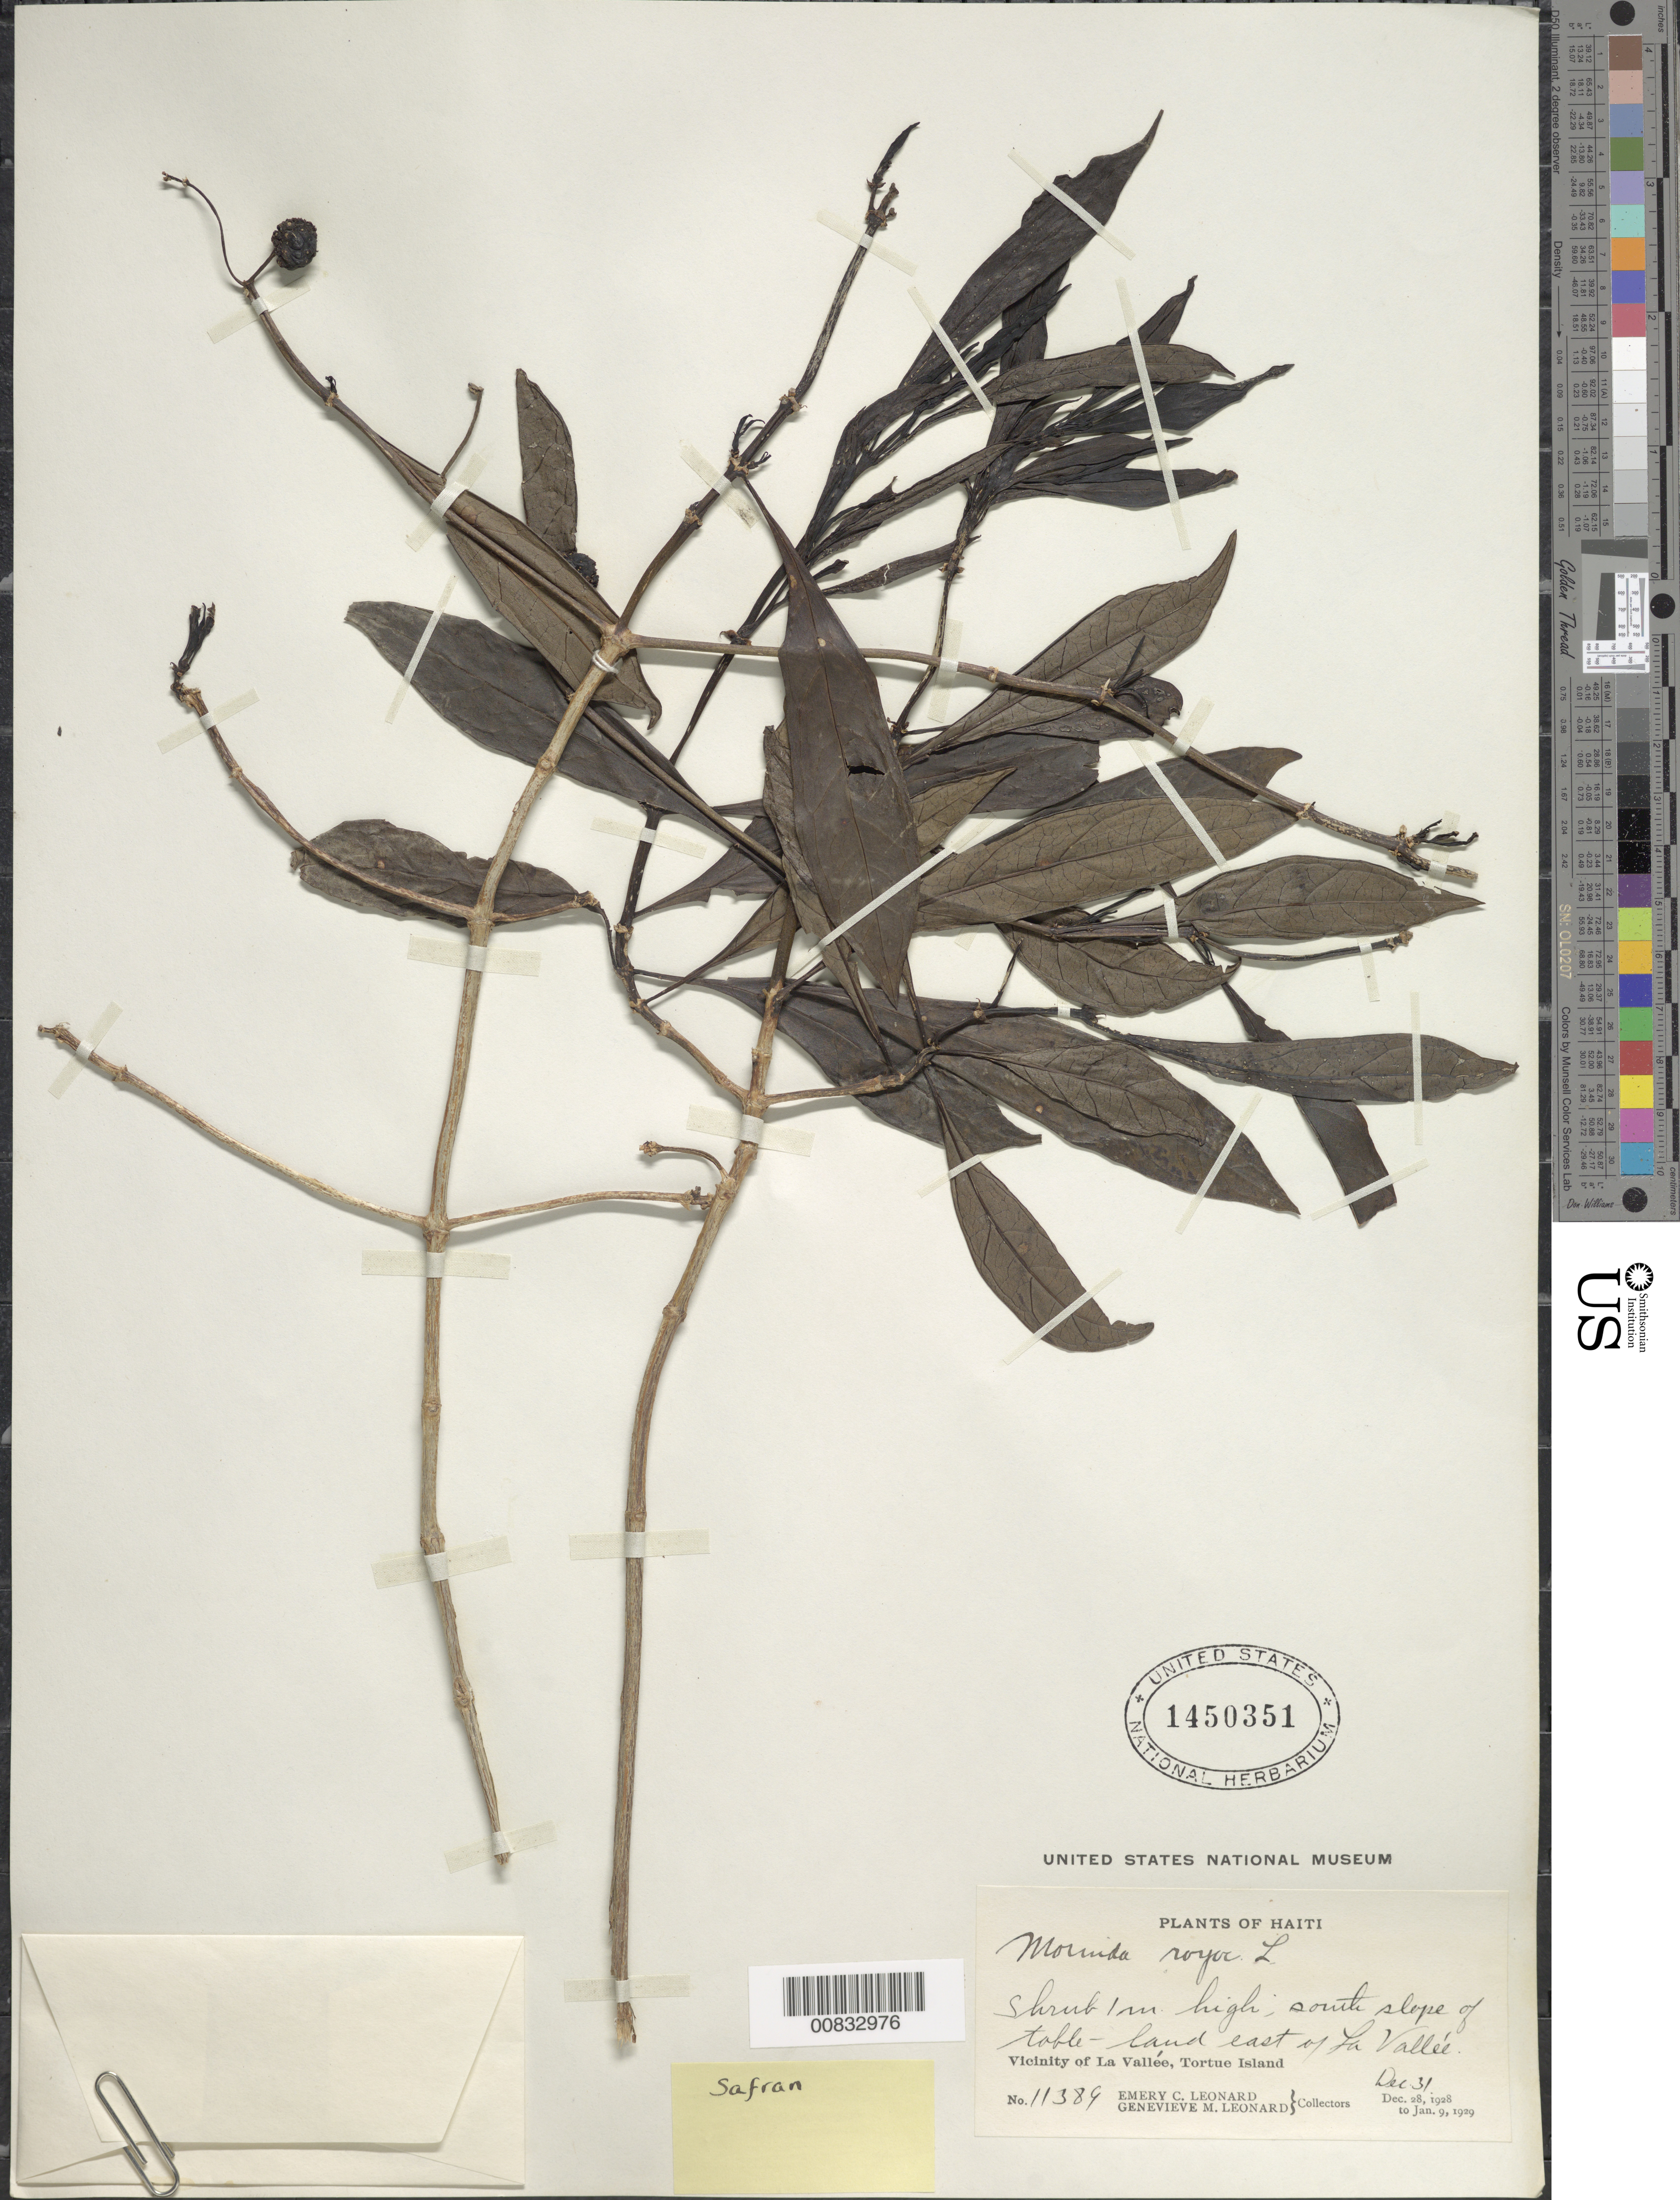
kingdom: Plantae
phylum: Tracheophyta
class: Magnoliopsida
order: Gentianales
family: Rubiaceae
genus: Morinda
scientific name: Morinda royoc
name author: L.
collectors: E. C. Leonard & G. M. Leonard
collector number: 11389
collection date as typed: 31 Dec 1928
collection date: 1928-12-31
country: Haiti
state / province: Nord-Ouest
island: Île de la Tortue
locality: Vicinity of La Vallée, south slope of table-land E of town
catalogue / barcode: US 1450351